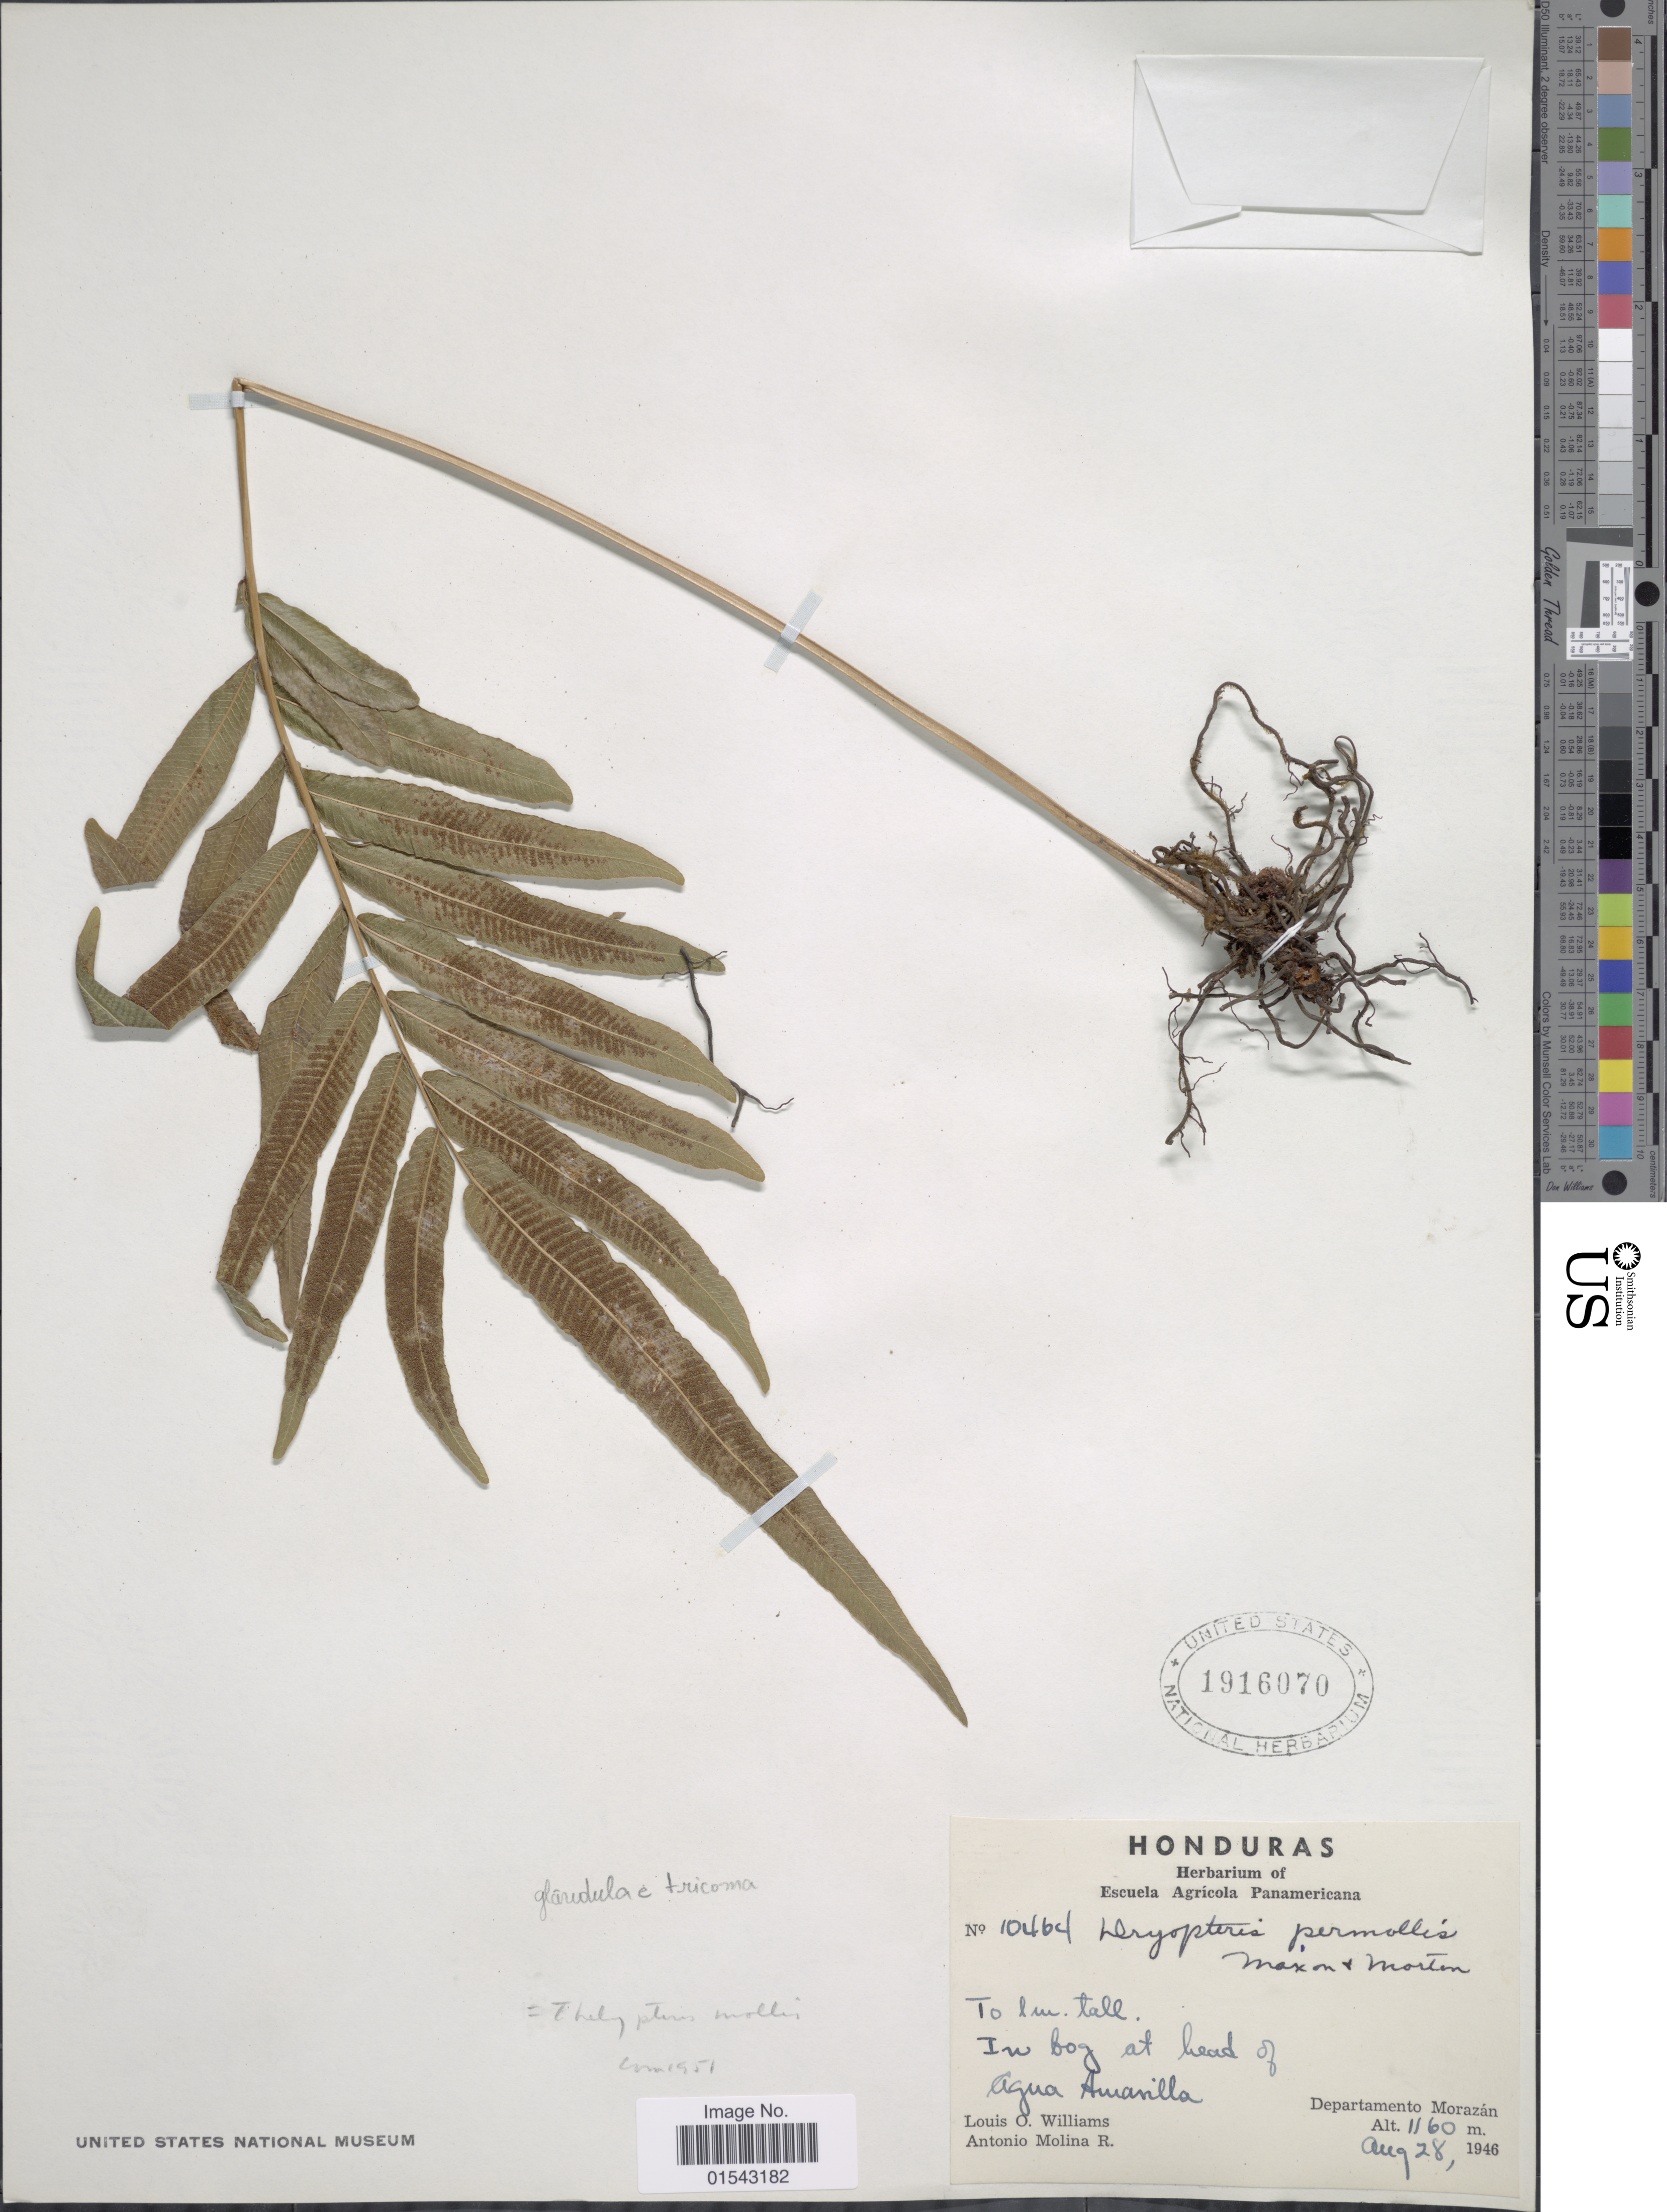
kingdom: Plantae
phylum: Tracheophyta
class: Polypodiopsida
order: Polypodiales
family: Thelypteridaceae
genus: Meniscium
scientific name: Meniscium arborescens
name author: Humb. & Bonpl. ex Willd.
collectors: L. O. Williams & A. Molina R.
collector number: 10464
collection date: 1946-08-28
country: Honduras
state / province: Fco. Morazán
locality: Honduras, Departamento Morazan, To Lw. Tall, in bog at head of agua Amarilla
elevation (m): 1160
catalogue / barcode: US 1916070